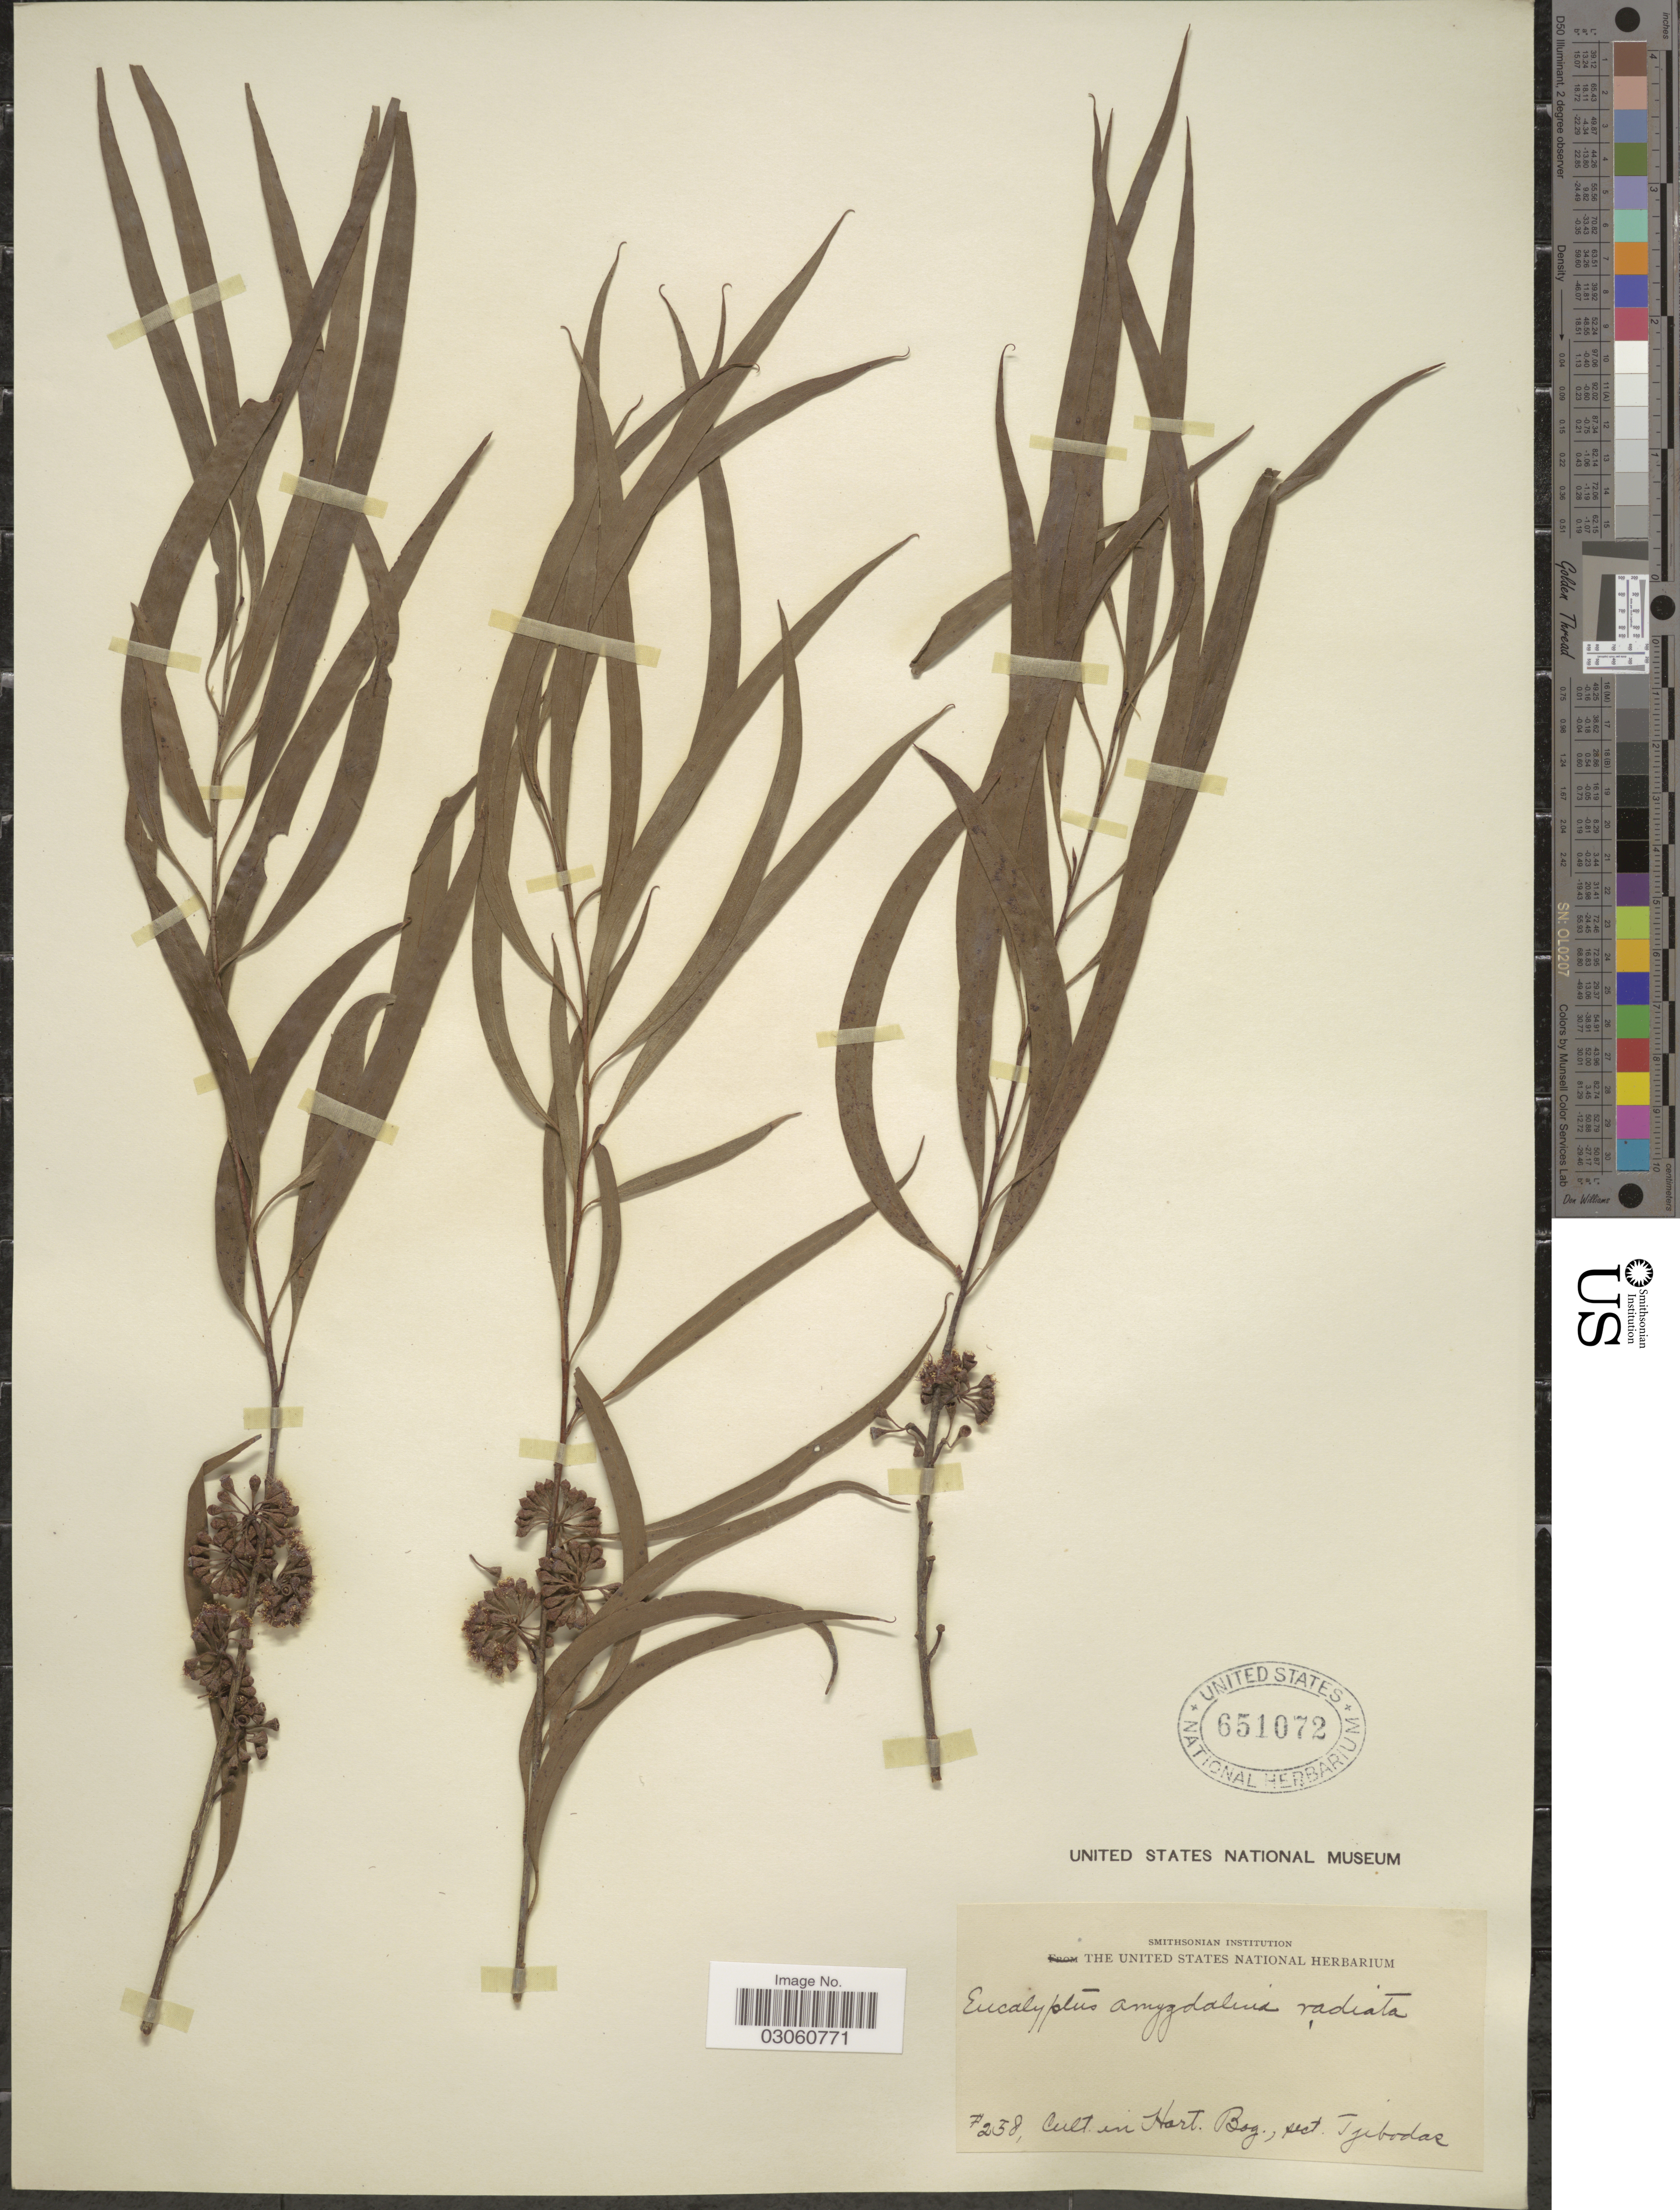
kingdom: Plantae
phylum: Tracheophyta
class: Magnoliopsida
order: Myrtales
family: Myrtaceae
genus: Eucalyptus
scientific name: Eucalyptus amygdalina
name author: Labill.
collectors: ex herb. United States National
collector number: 258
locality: Hort. Bog., sect. Tjibodas.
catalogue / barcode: US 651072